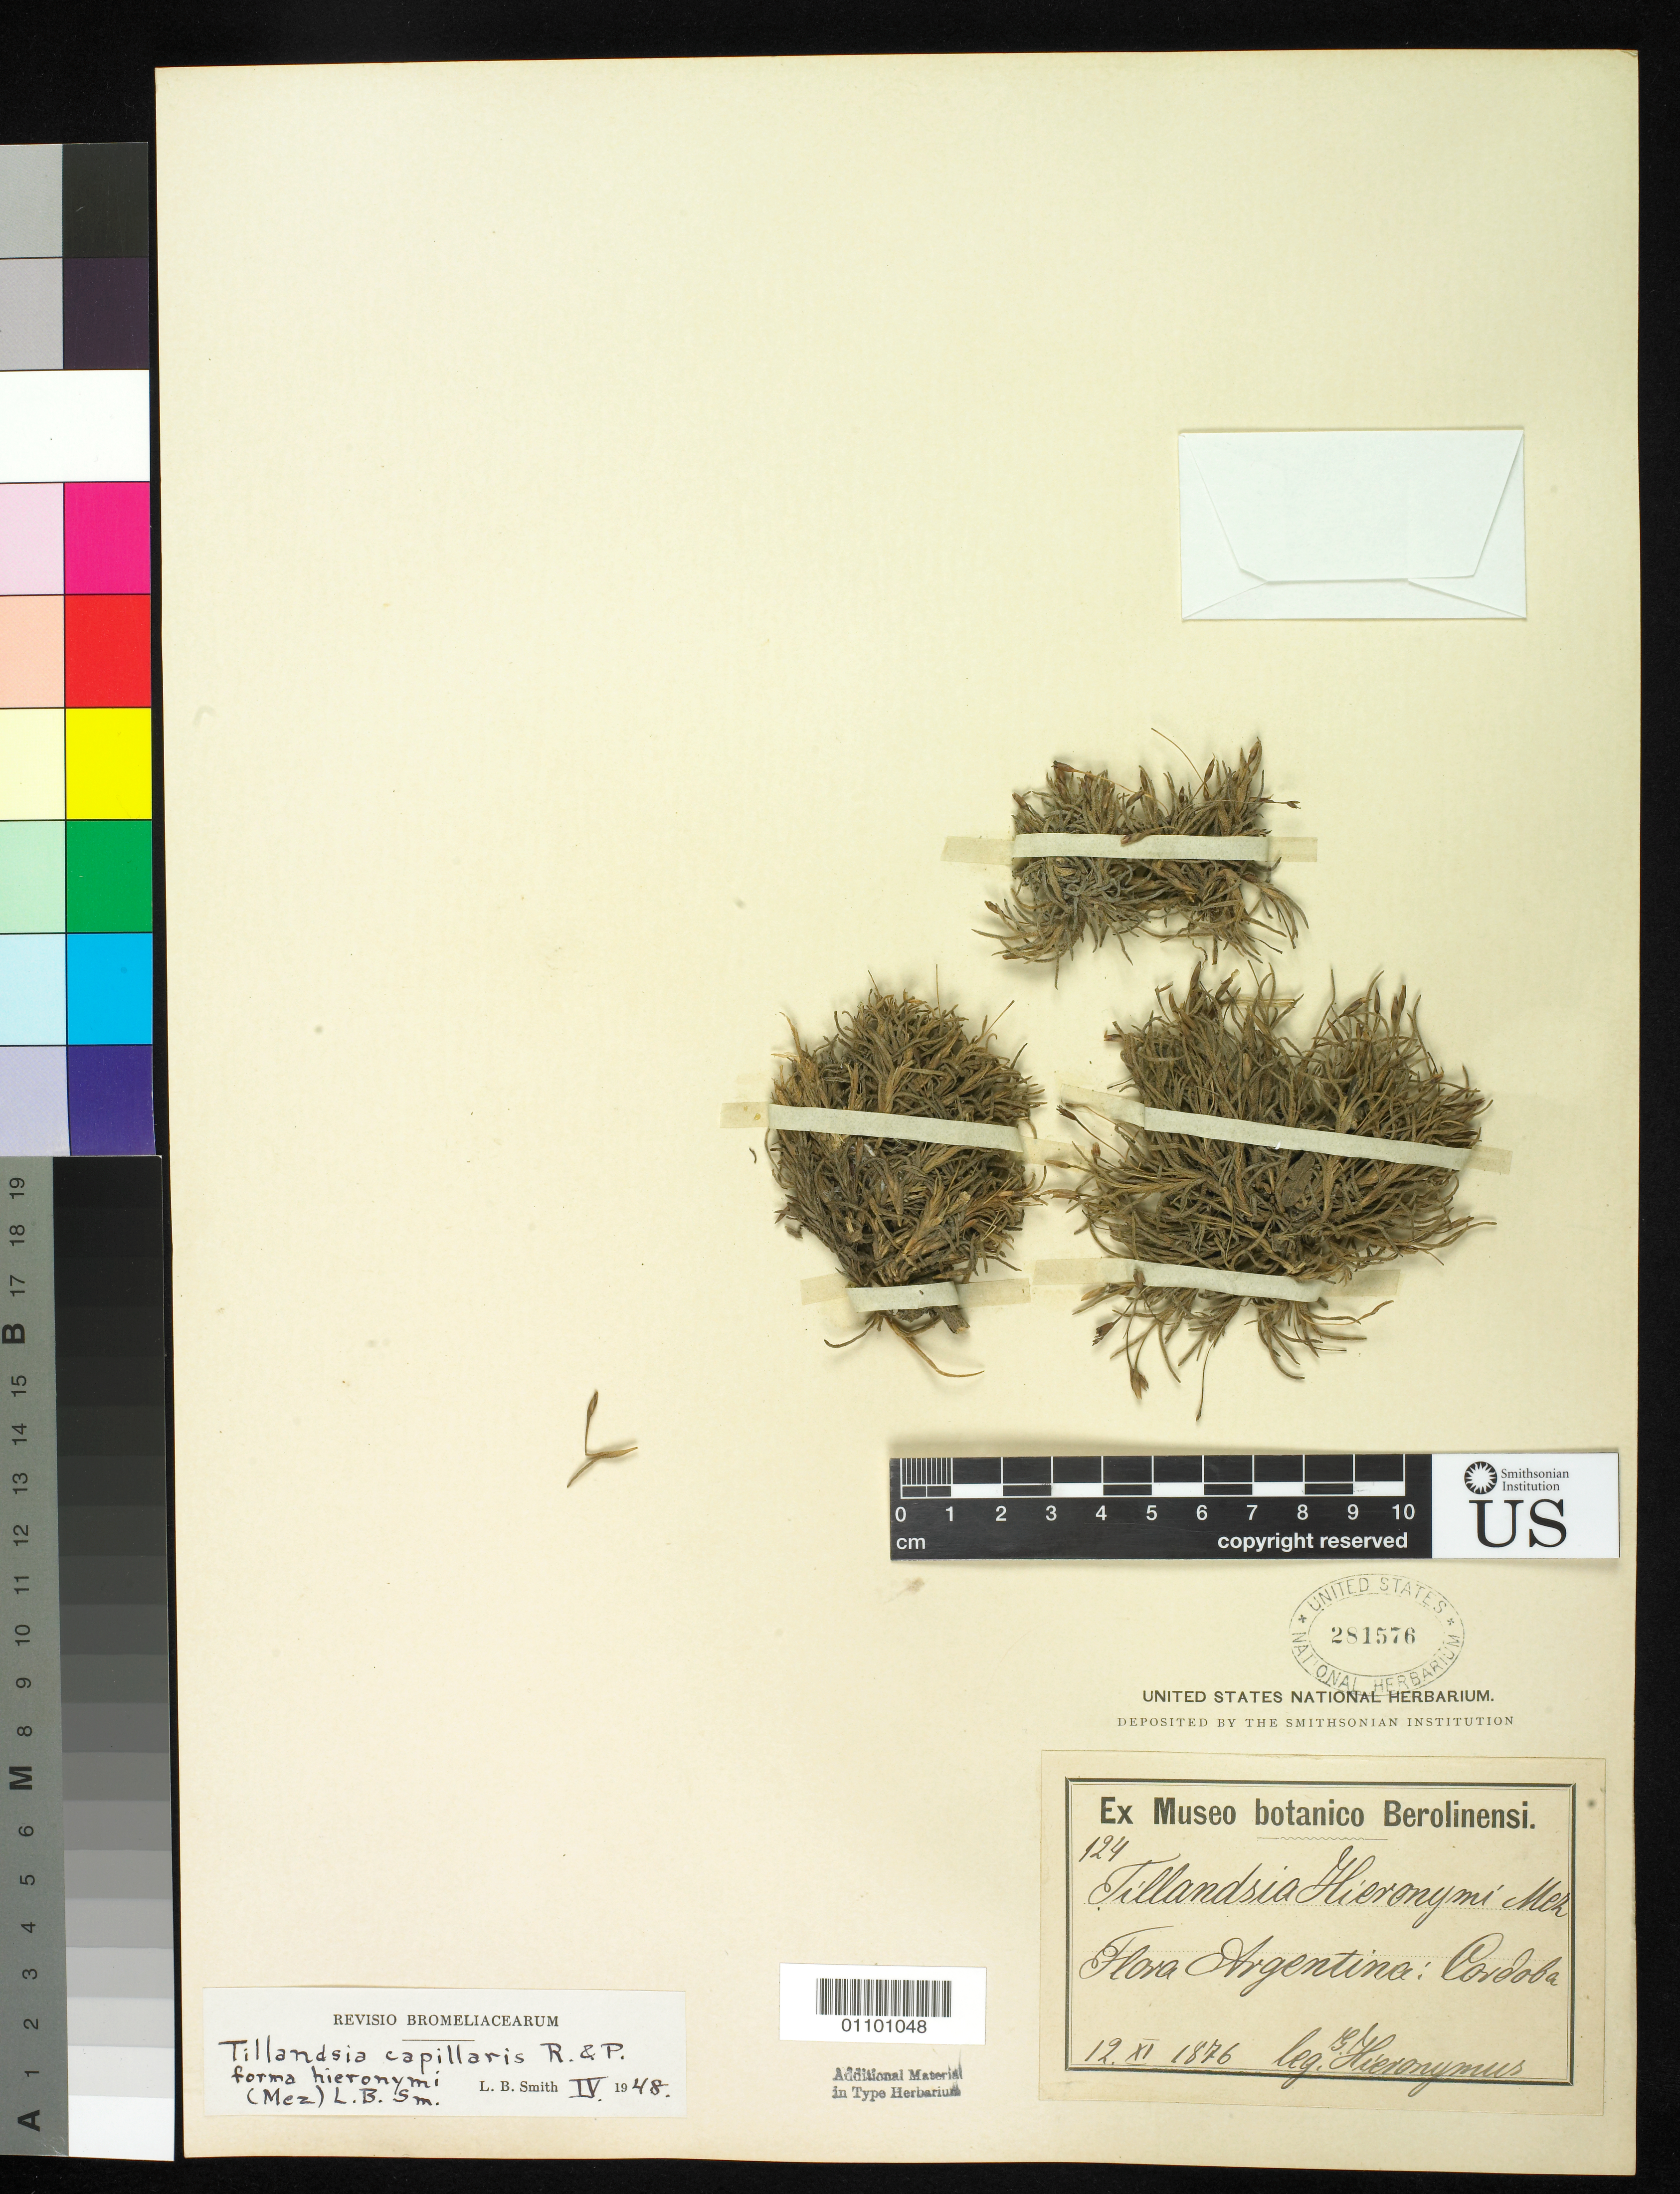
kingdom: Plantae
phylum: Tracheophyta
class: Liliopsida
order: Poales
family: Bromeliaceae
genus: Tillandsia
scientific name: Tillandsia hieronymi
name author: Mez in A. DC.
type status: Syntype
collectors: G. H. Hieronymus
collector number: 124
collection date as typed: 12 Nov 1876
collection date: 1876-11-12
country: Argentina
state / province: Córdoba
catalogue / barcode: US 281576